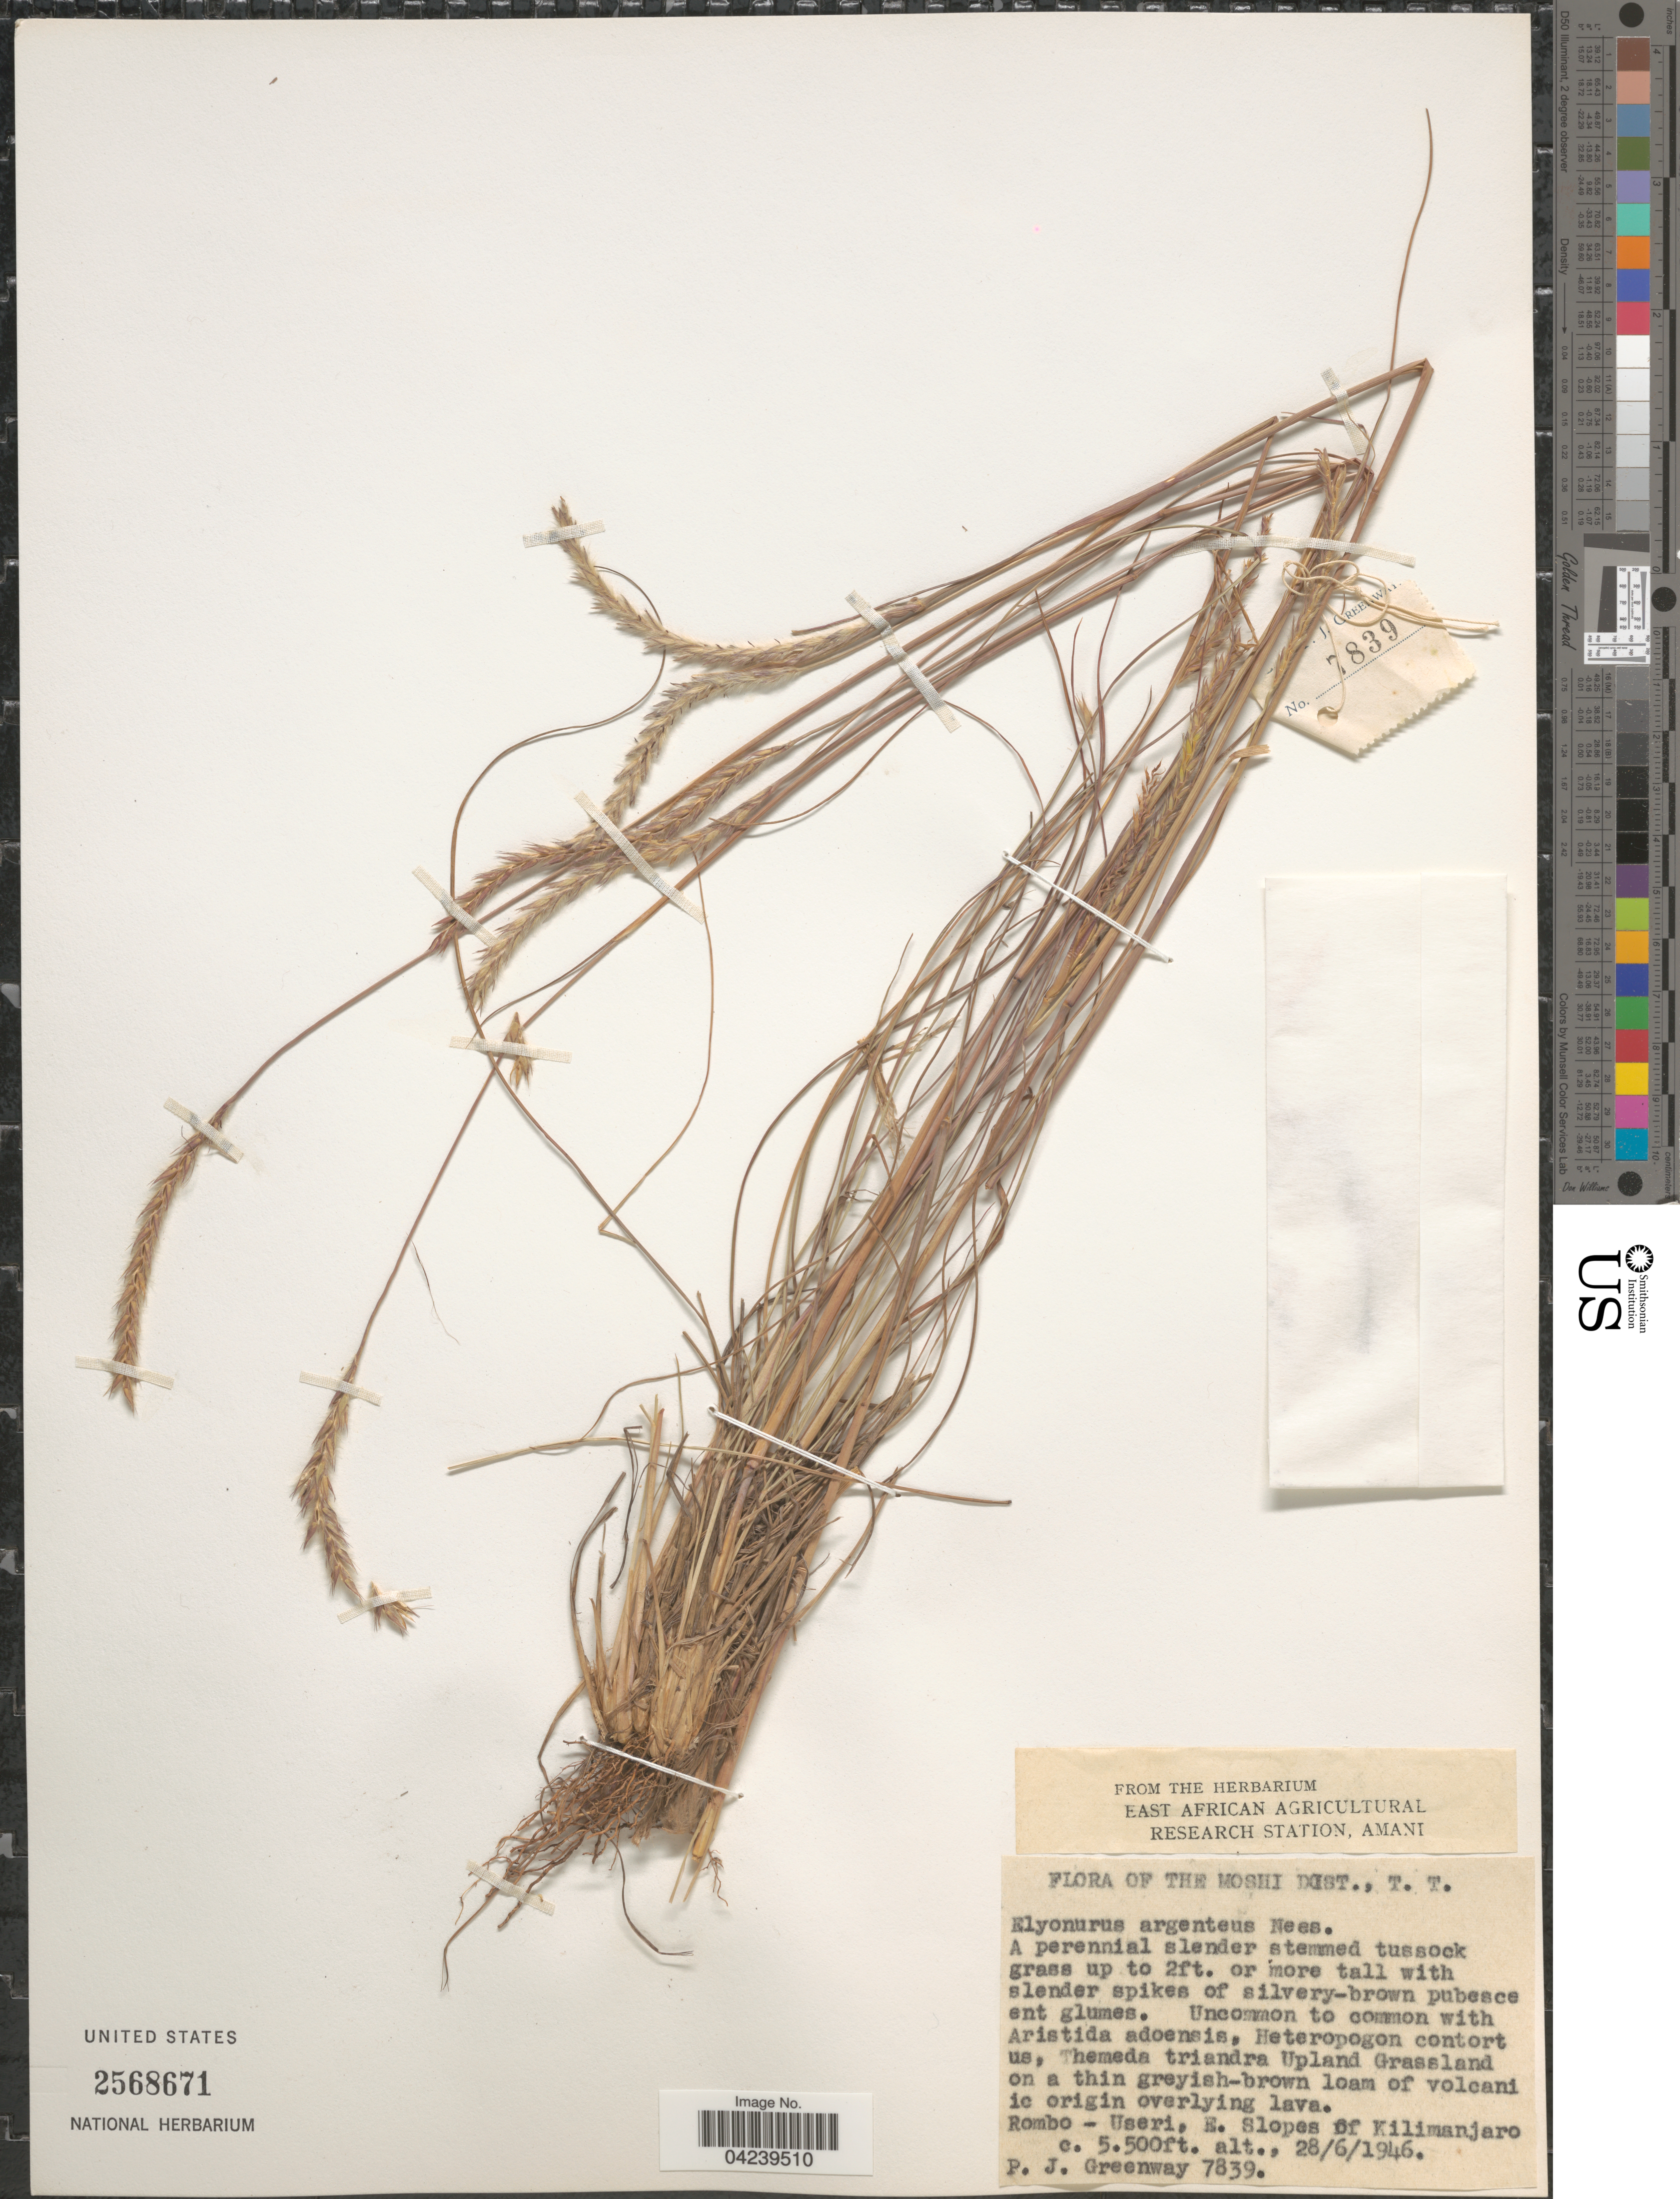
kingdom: Plantae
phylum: Tracheophyta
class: Liliopsida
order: Poales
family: Poaceae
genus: Elionurus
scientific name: Elionurus muticus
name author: (Spreng.) Kuntze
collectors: P. J. Greenway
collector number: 7839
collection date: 1946-06-28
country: Tanzania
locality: Moshi Dist., T. T. Rombo - Useri, E. Slopes of Kilimanjaro.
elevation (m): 1676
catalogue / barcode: US 2568671